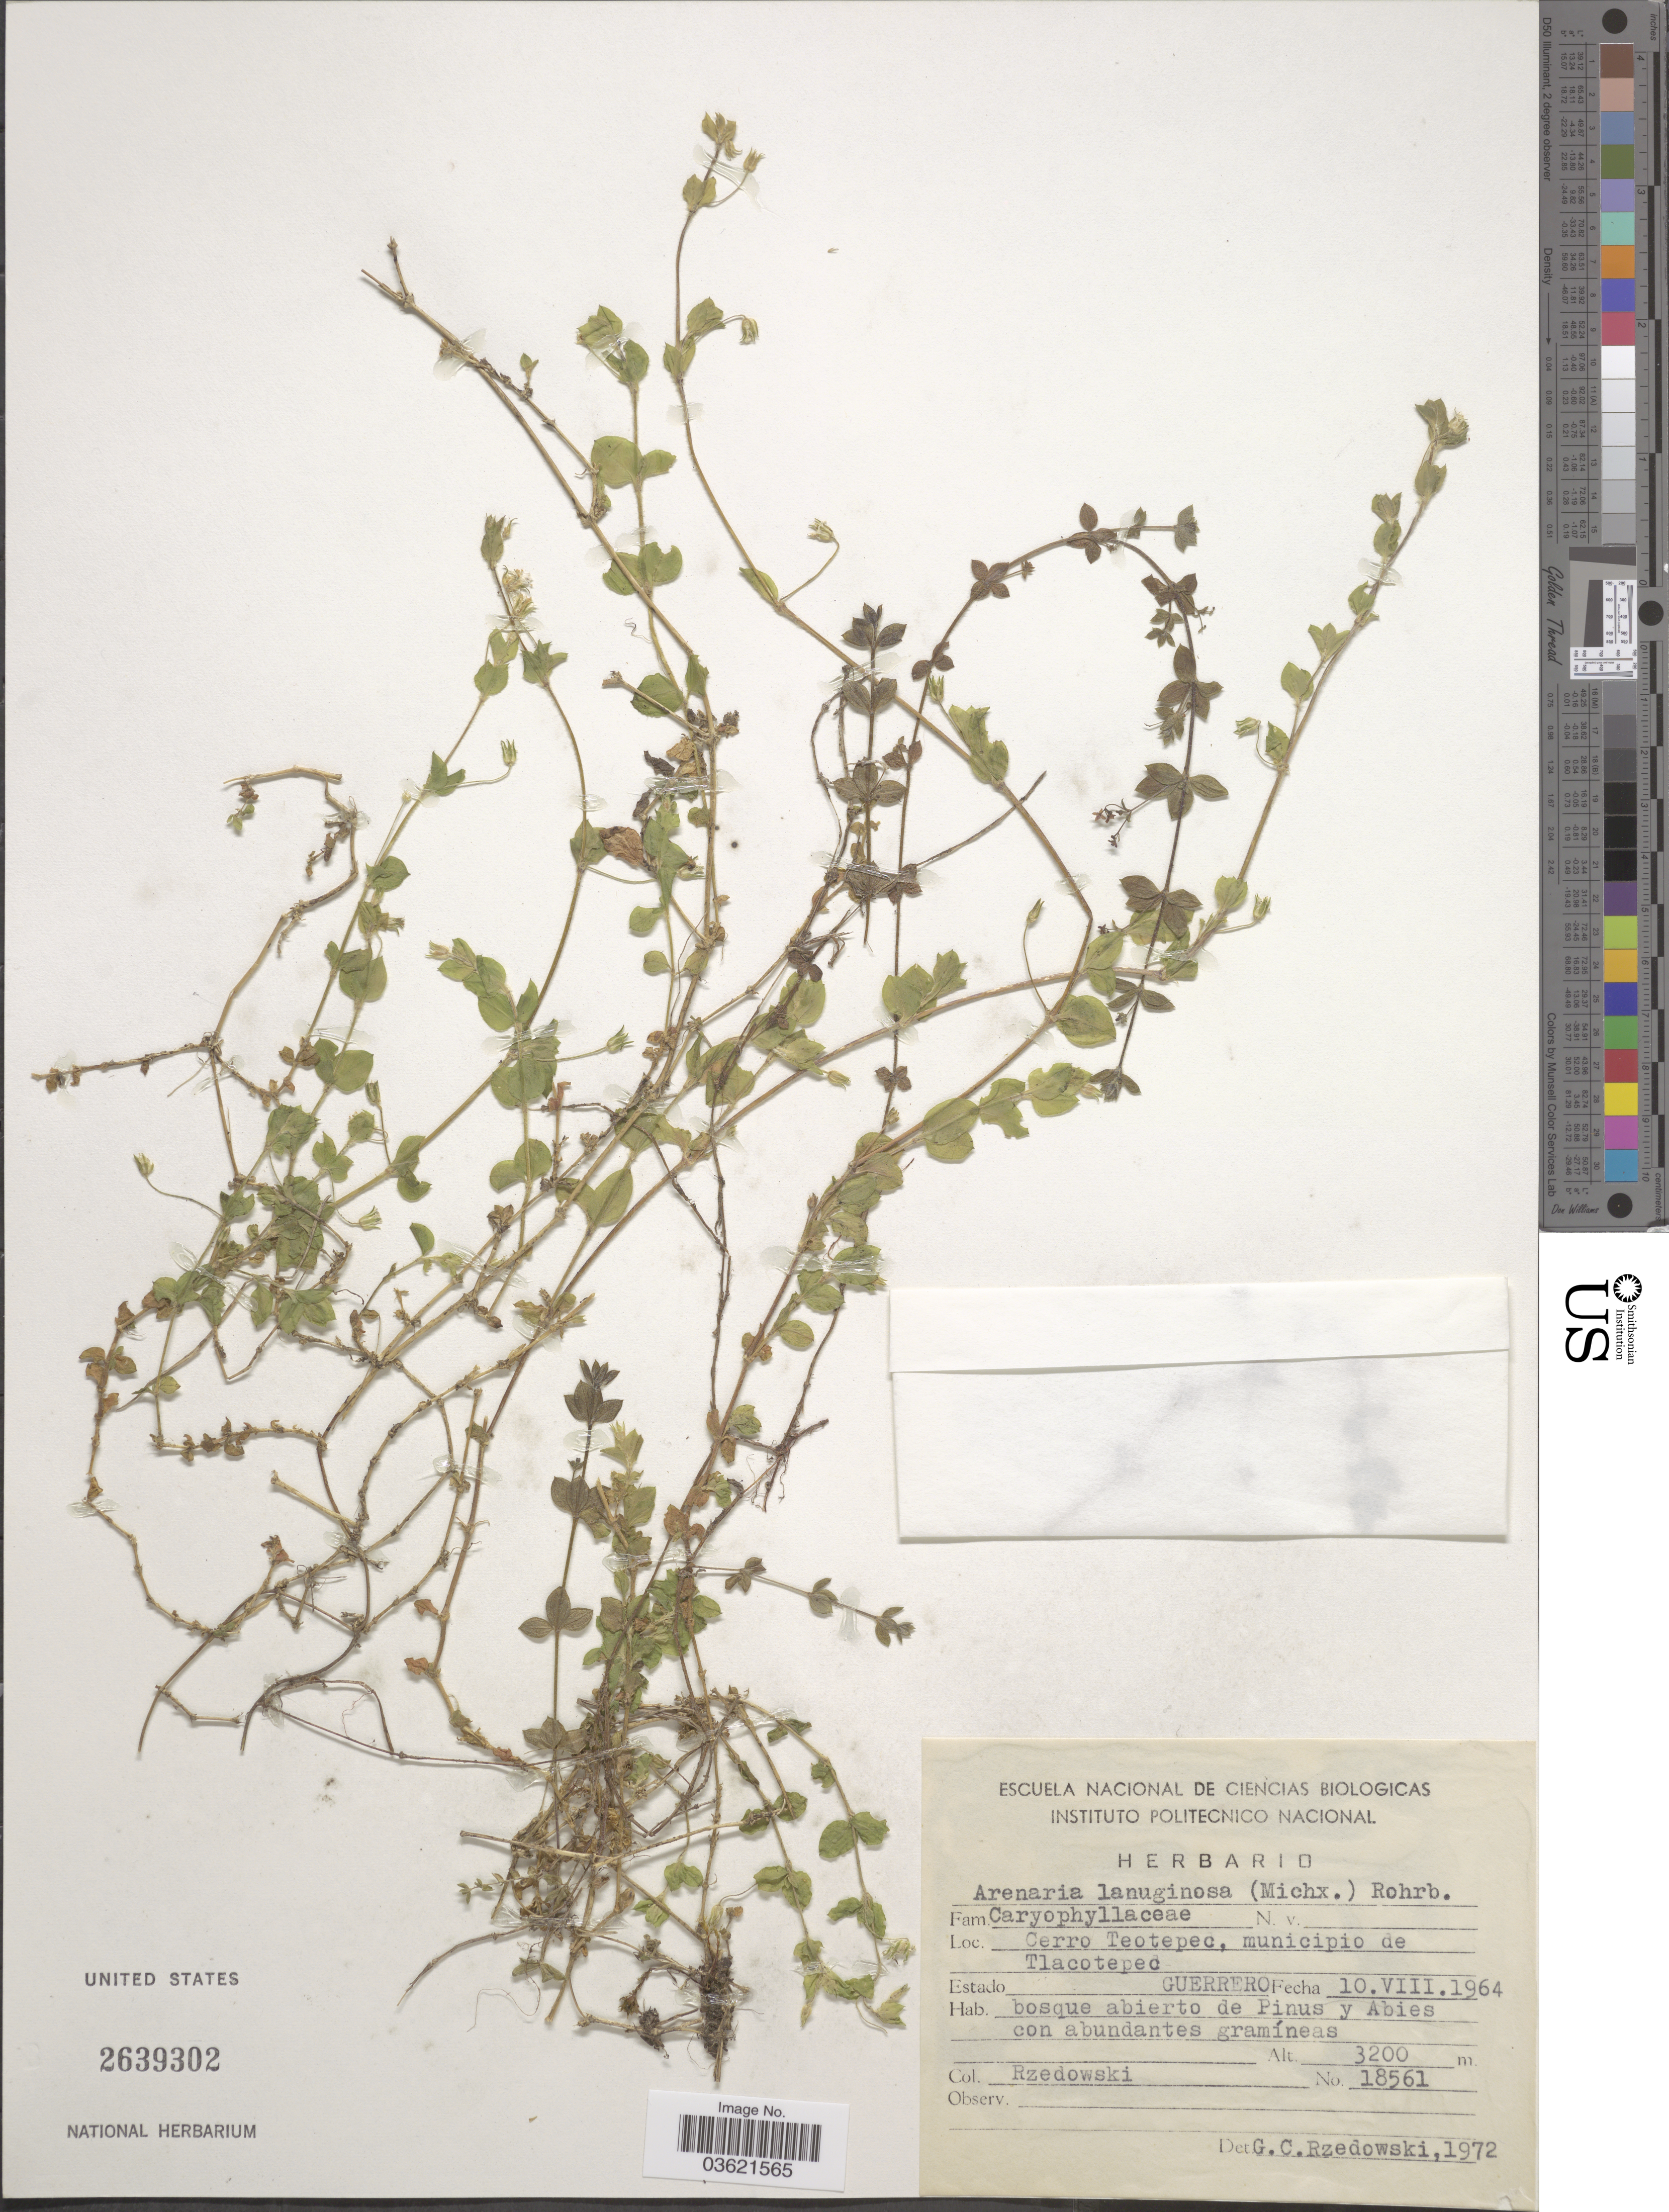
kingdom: Plantae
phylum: Tracheophyta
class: Magnoliopsida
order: Caryophyllales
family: Caryophyllaceae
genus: Arenaria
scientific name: Arenaria megalantha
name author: (Rohrb.) F.N. Williams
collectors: Rzedowski, --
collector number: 18561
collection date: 1964-08-10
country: Mexico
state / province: Guerrero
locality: Cerro Teotepec, municipio de Tlacotepec.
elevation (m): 3200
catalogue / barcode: US 2639302